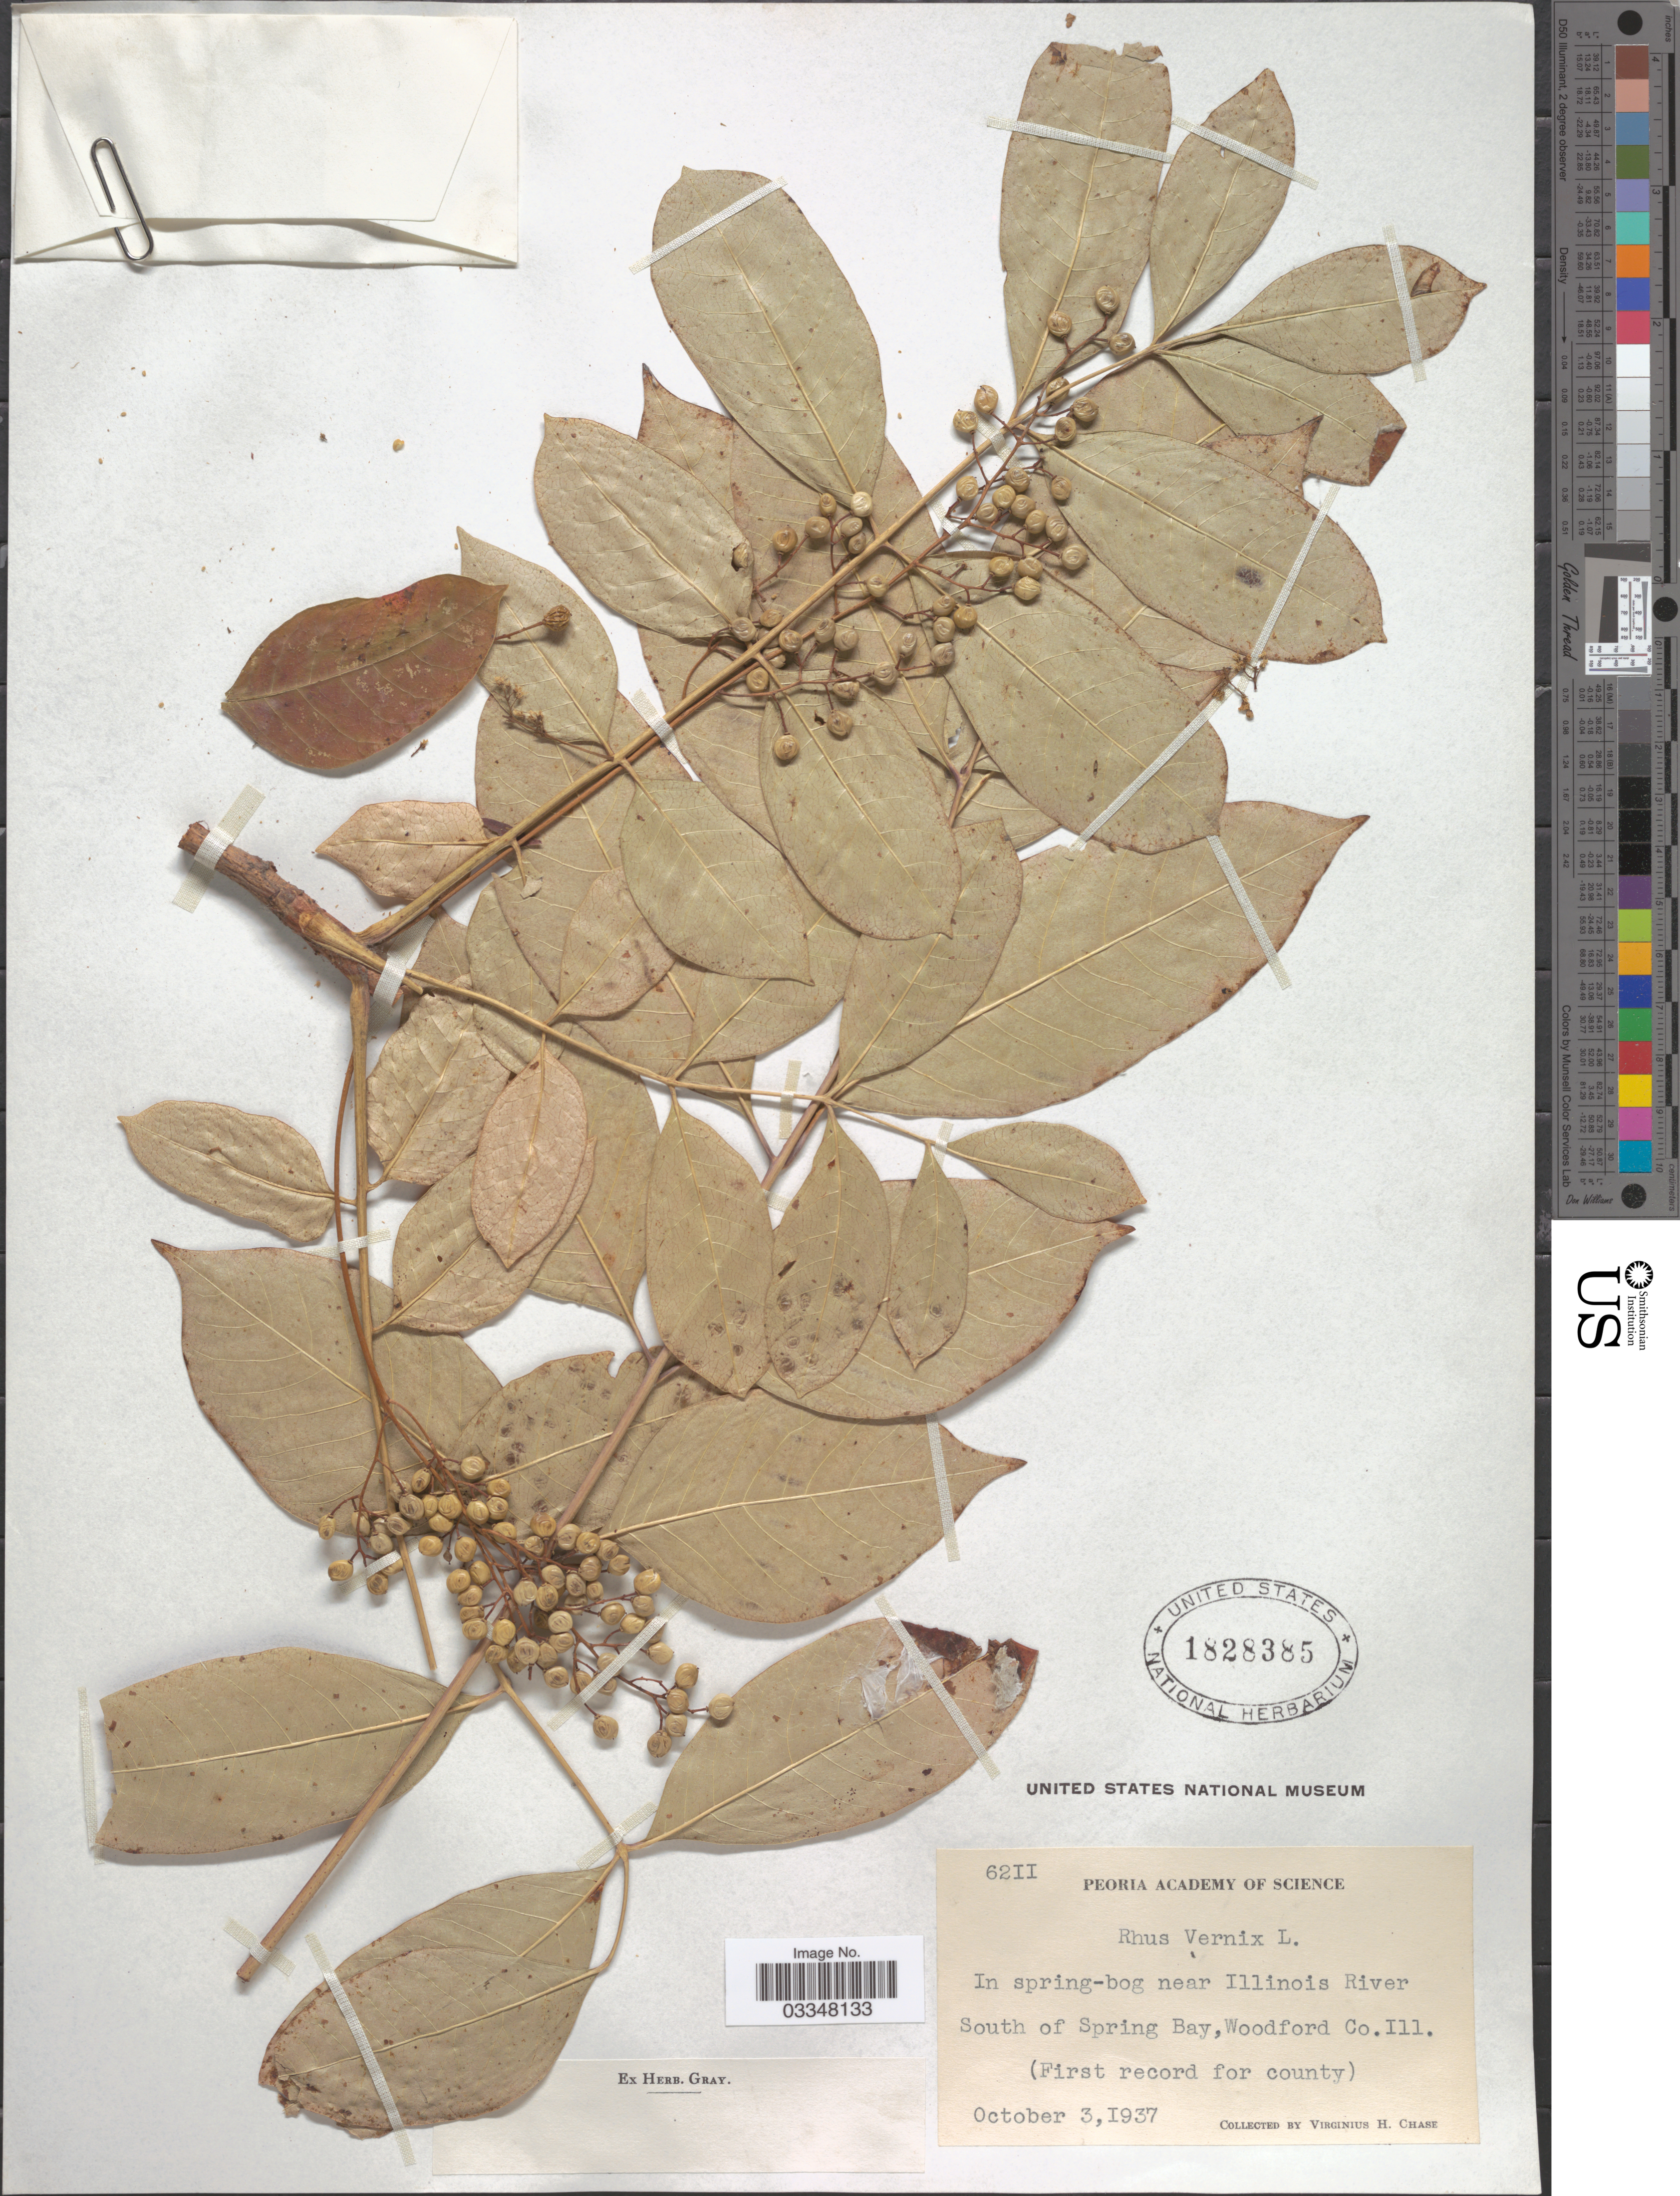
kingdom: Plantae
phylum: Tracheophyta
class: Magnoliopsida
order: Sapindales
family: Anacardiaceae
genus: Toxicodendron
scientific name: Toxicodendron vernix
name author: (L.) Kuntze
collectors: V. H. Chase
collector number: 6211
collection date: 1937-10-03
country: United States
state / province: Illinois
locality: Near Illinois River South of Spring Bay, Woodford Co.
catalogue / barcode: US 1828385